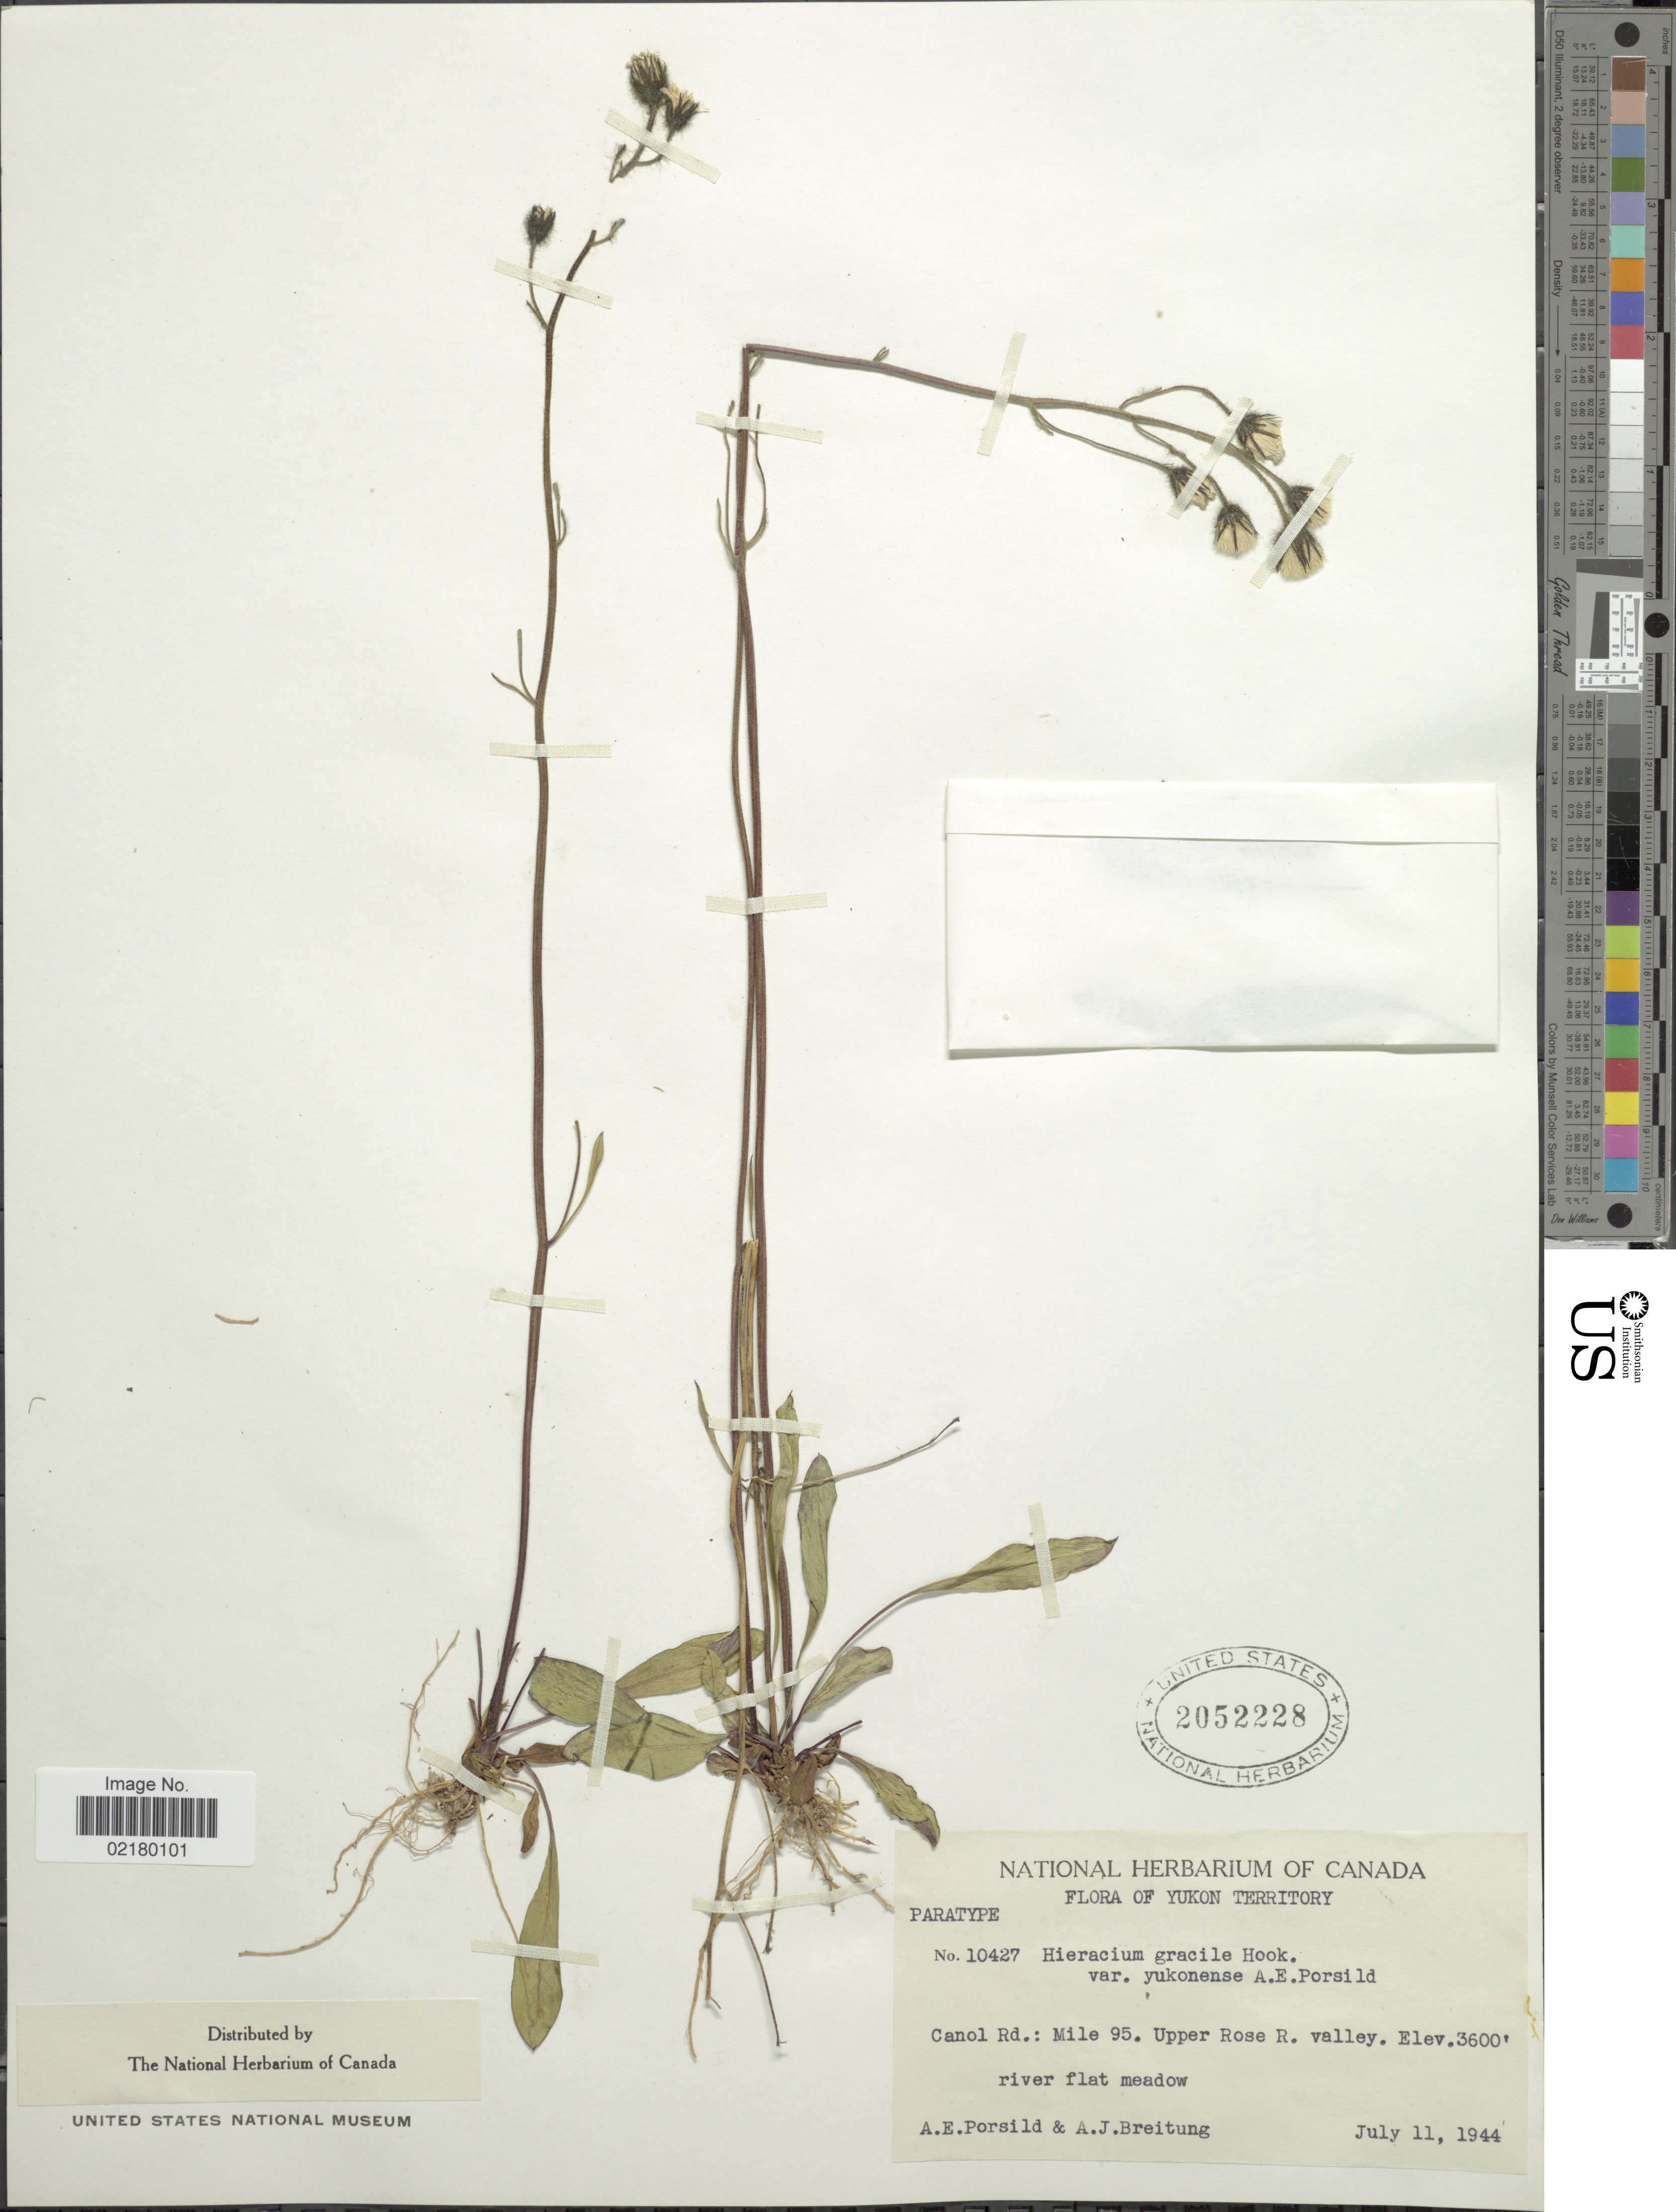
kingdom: Plantae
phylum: Tracheophyta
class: Magnoliopsida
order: Asterales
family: Asteraceae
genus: Hieracium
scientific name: Hieracium triste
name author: Willd. ex Spreng.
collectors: A. E. Porsild & A. Breitung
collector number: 10427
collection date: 1944-07-11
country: Canada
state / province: Yukon Territory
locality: Canol Rd.: Mile 95. Upper Rose R. valley. river flat meadow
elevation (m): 1097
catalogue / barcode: US 2052228